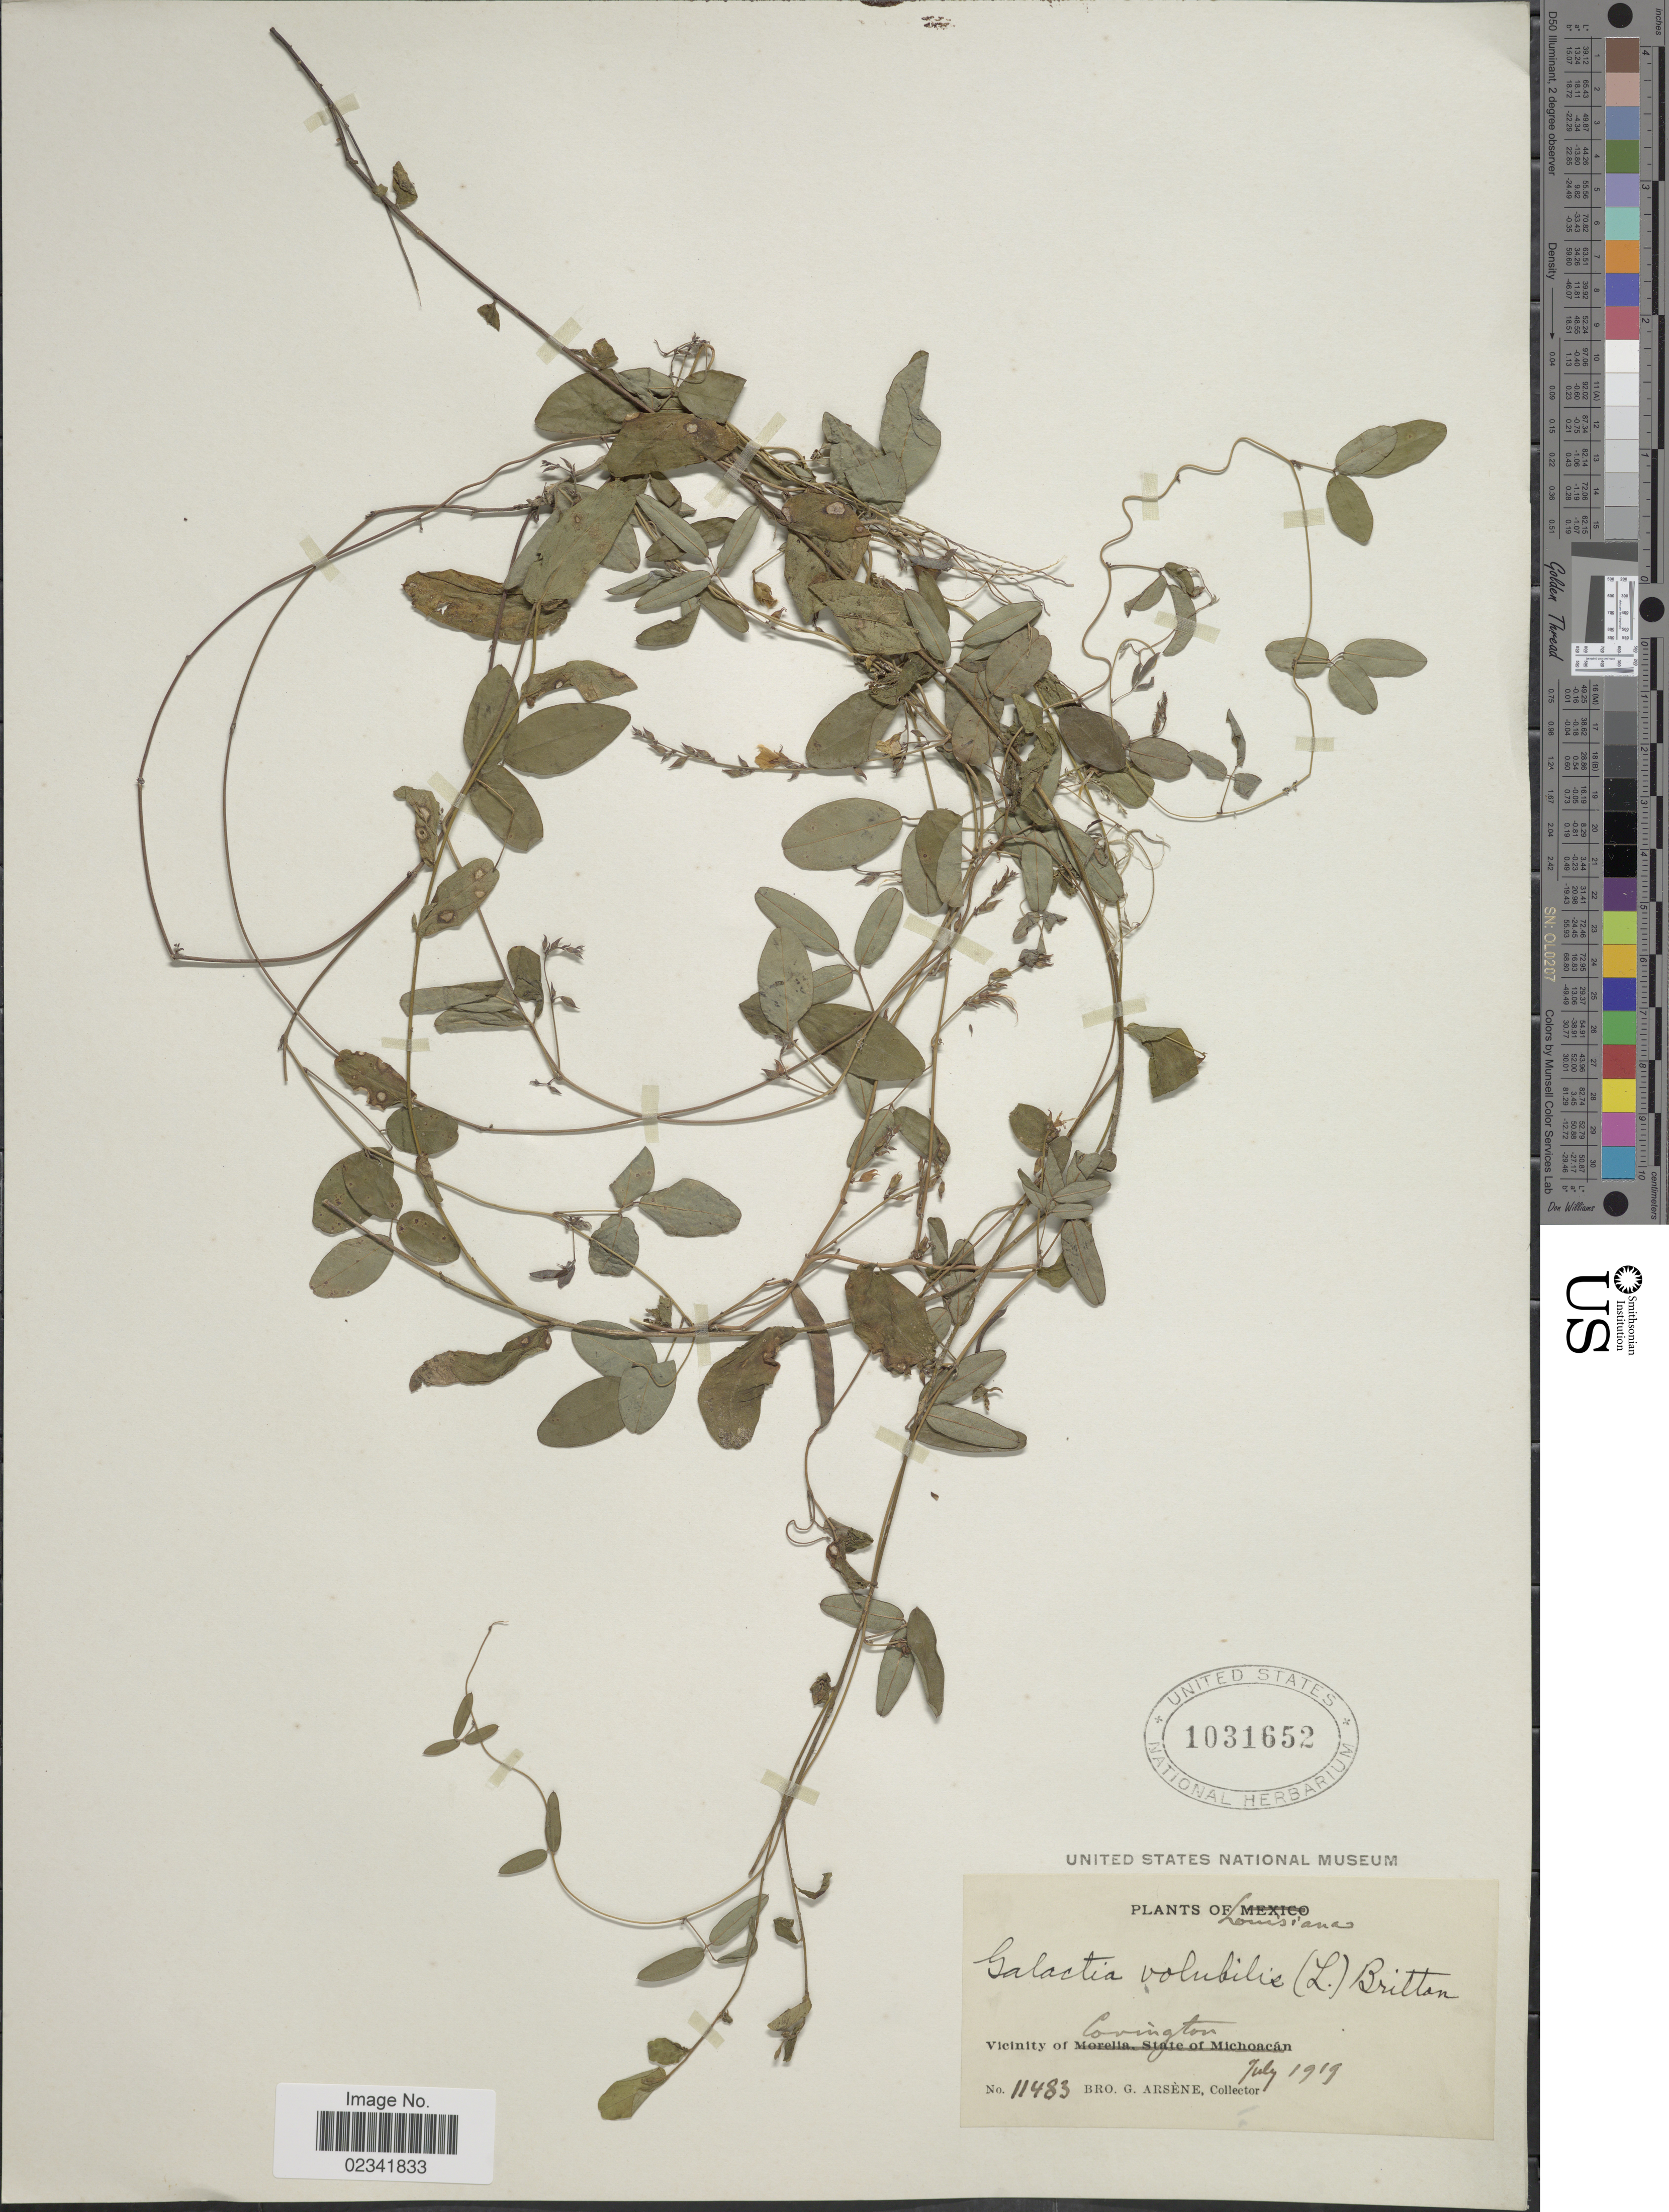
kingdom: Plantae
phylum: Tracheophyta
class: Magnoliopsida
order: Fabales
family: Fabaceae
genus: Galactia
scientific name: Galactia volubilis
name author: (L.) Britton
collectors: Bro. G. Arsène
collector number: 11483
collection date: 1919-07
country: United States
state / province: Louisiana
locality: Vicinity of Covington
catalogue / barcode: US 1031652